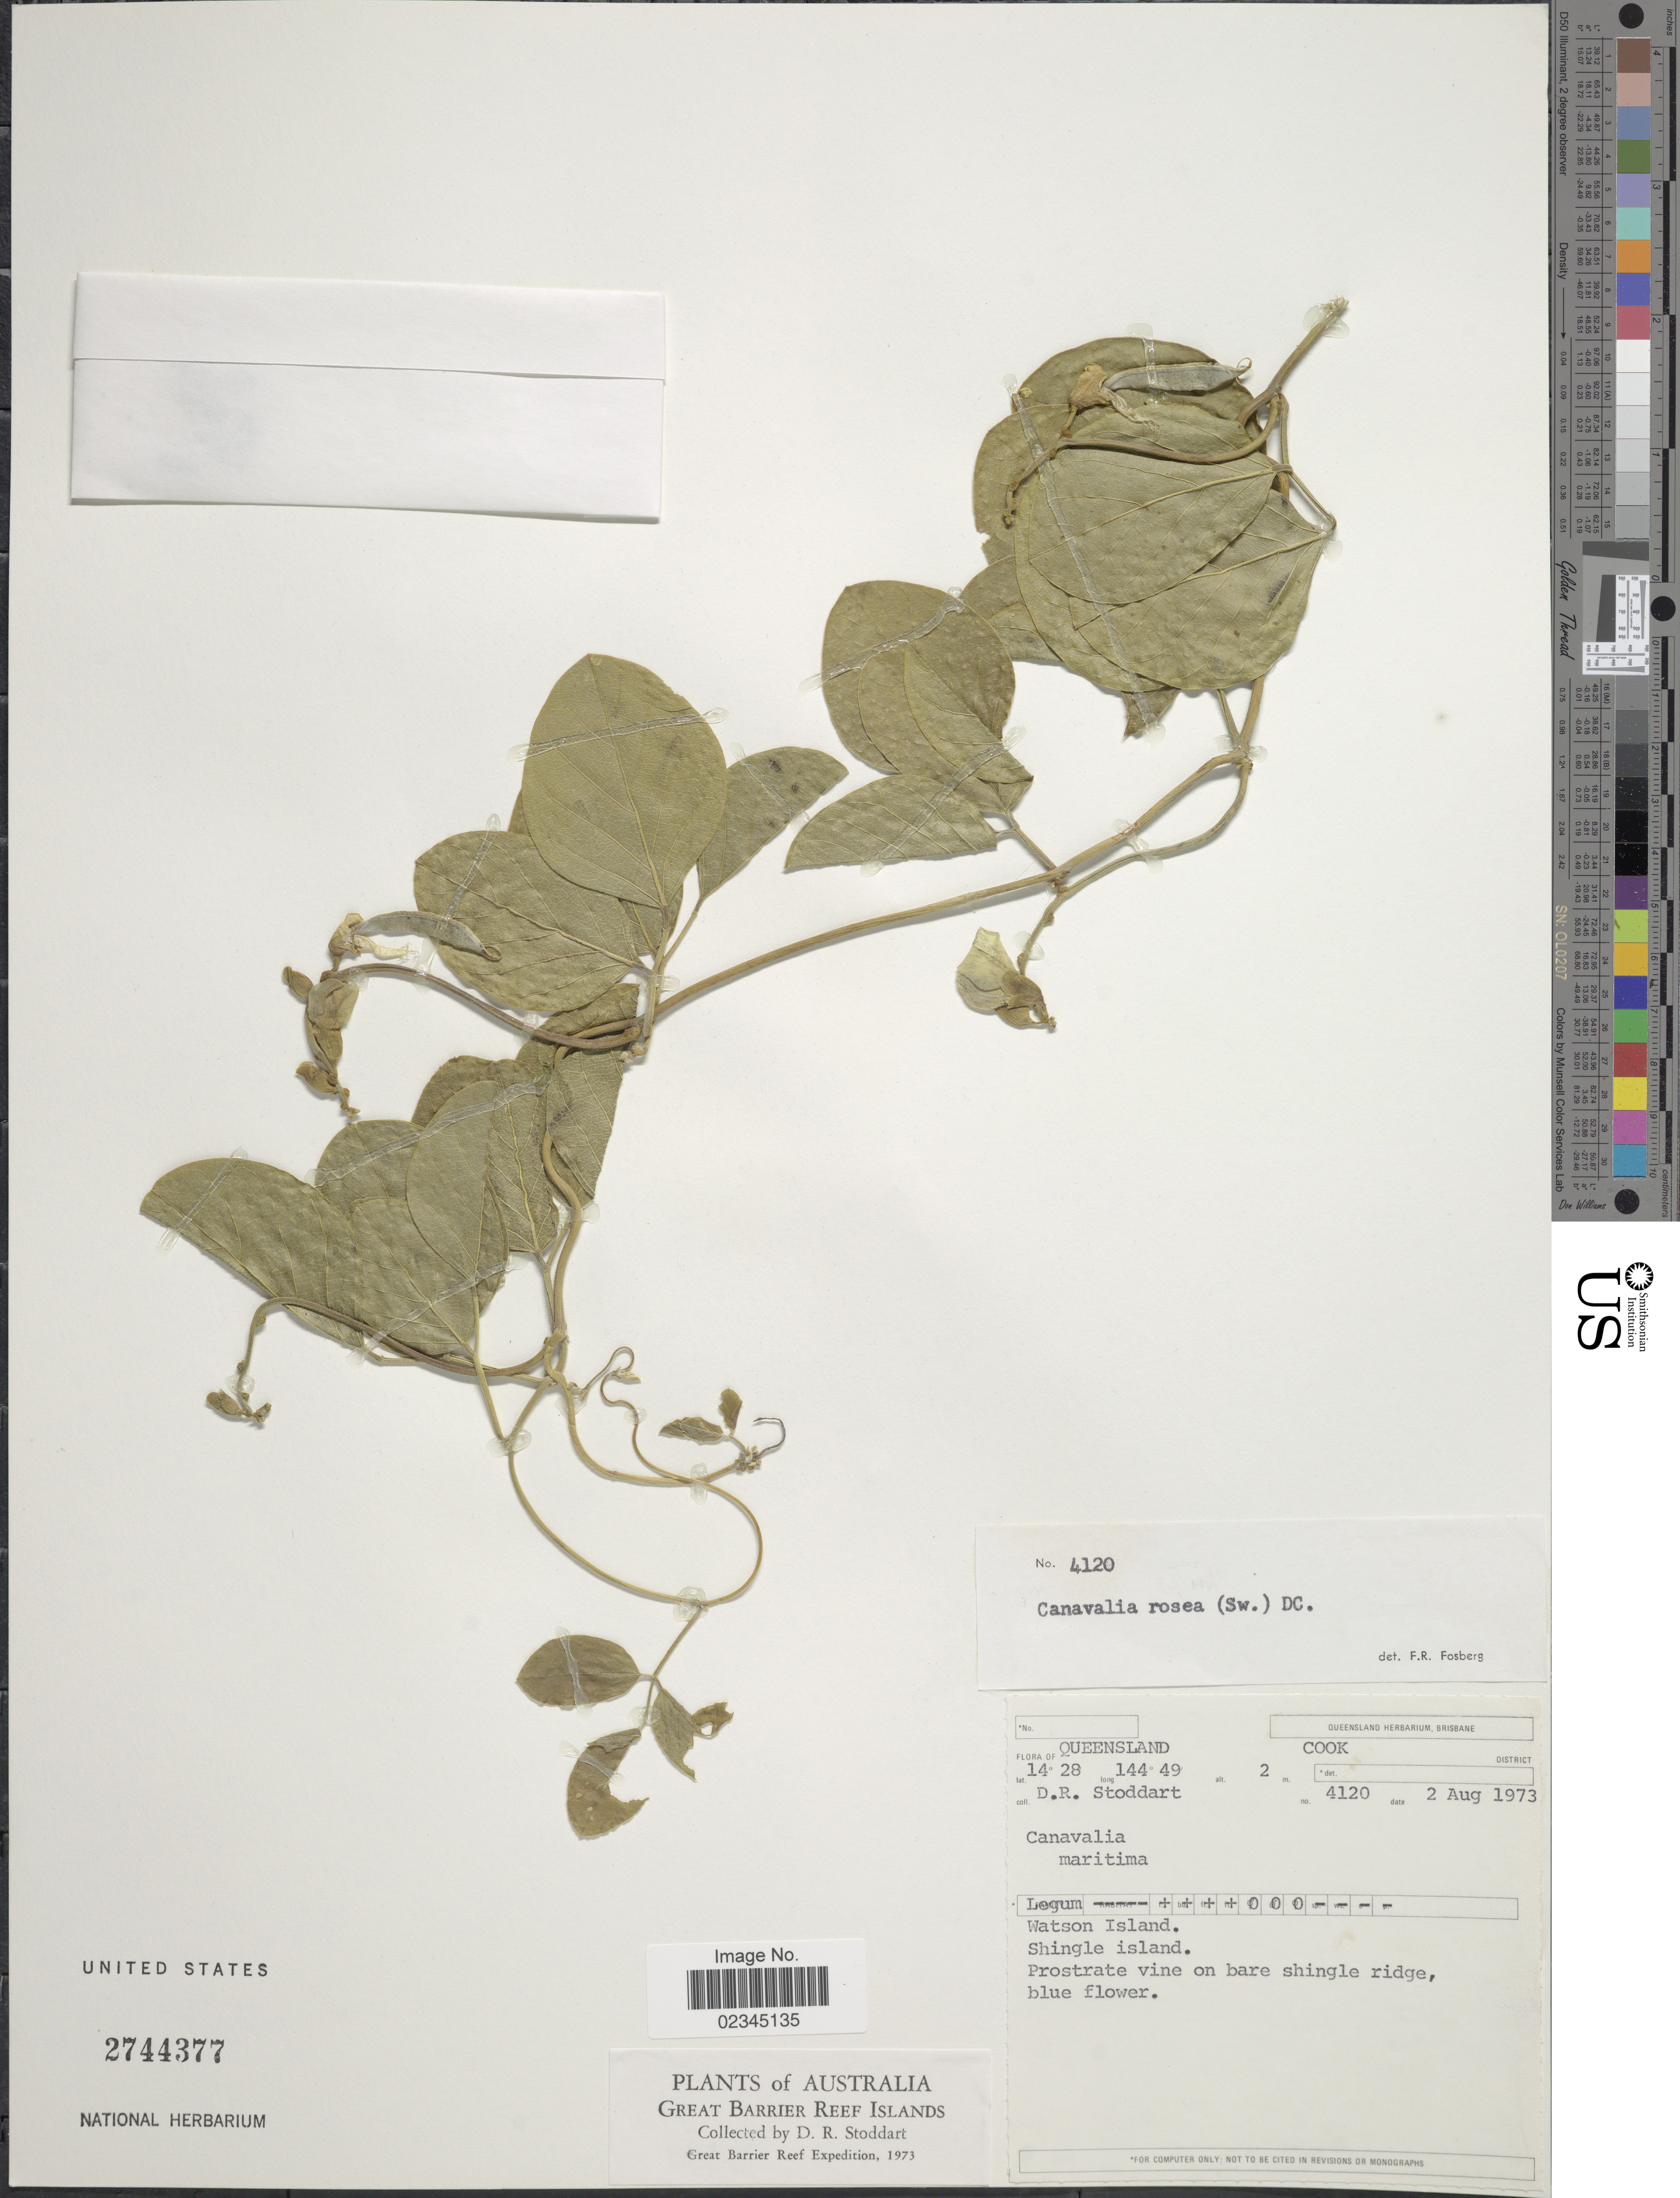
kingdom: Plantae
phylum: Tracheophyta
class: Magnoliopsida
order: Fabales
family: Fabaceae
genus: Canavalia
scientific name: Canavalia rosea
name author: (Sw.) DC.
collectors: D. R. Stoddart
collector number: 4120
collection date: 1973-08-02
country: Australia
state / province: Queensland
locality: Queensland, Watso Island, Shingle island. Queensland, Cook District.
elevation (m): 2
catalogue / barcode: US 2744377